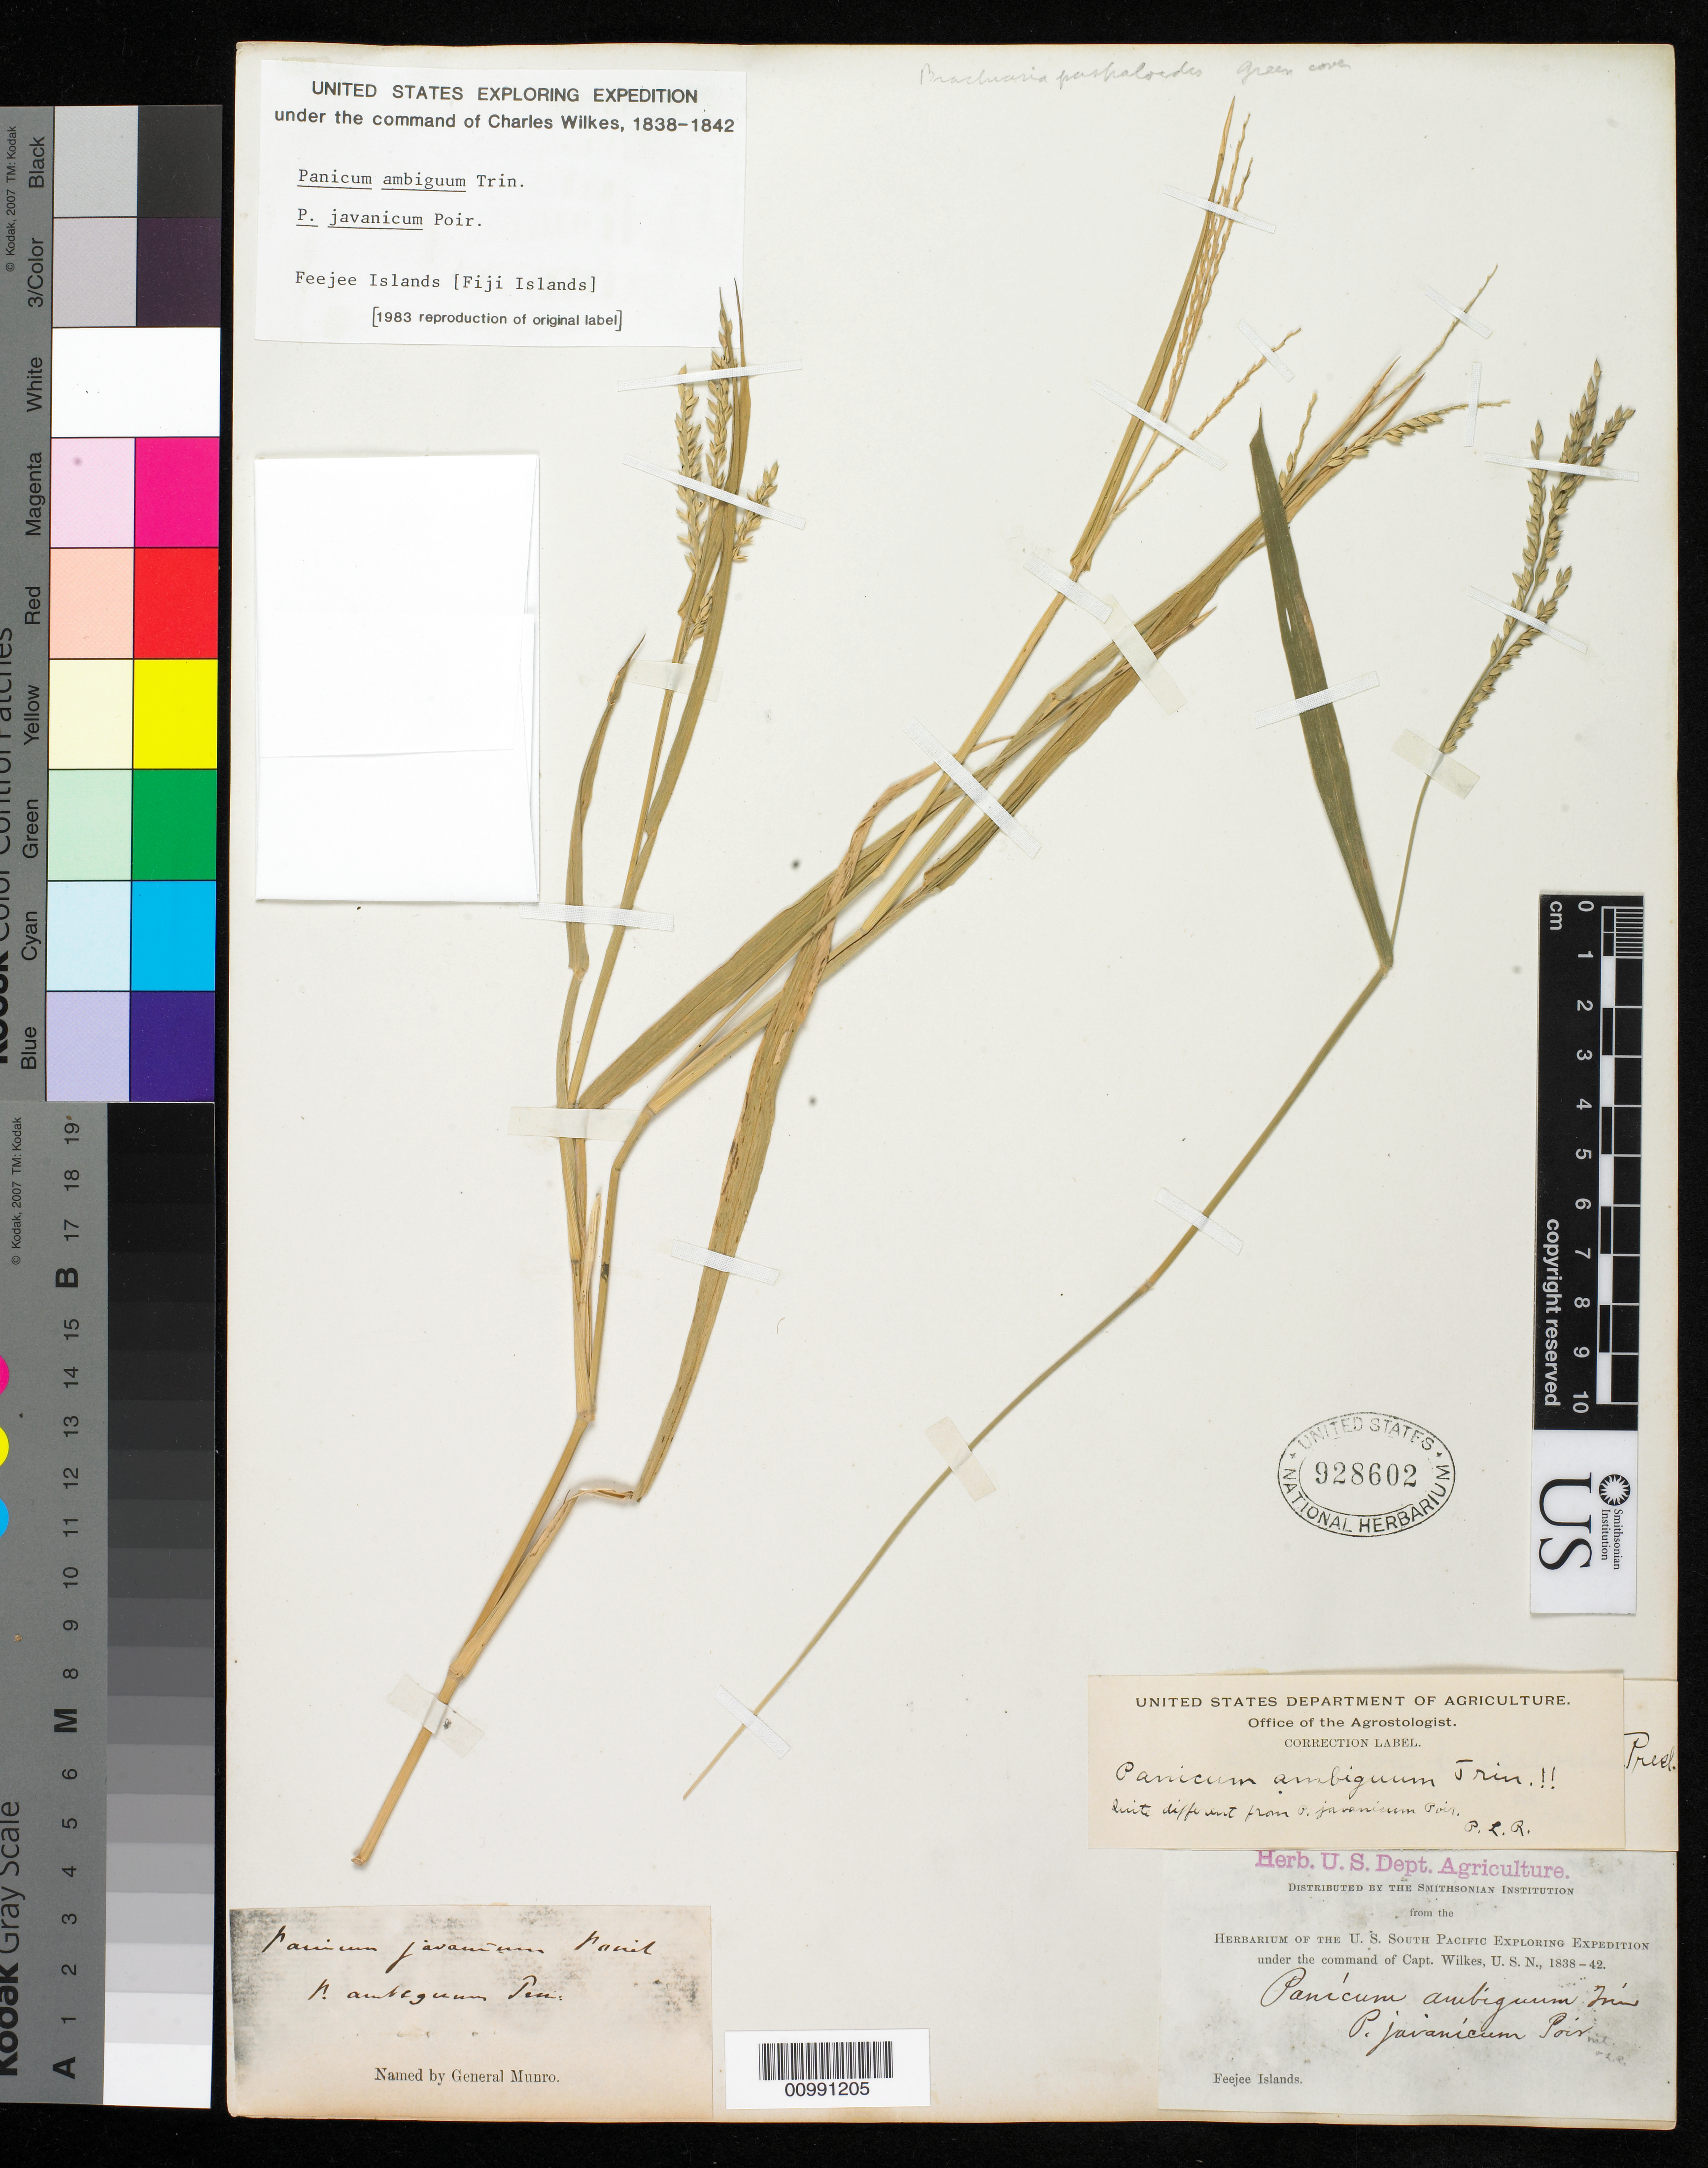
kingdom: Plantae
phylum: Tracheophyta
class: Liliopsida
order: Poales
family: Poaceae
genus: Panicum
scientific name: Panicum ambiguum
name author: (A. DC.) Le Turquier de Longchamp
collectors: Wilkes Explor. Exped.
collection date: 1838/1842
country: Fiji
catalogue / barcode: US 928602